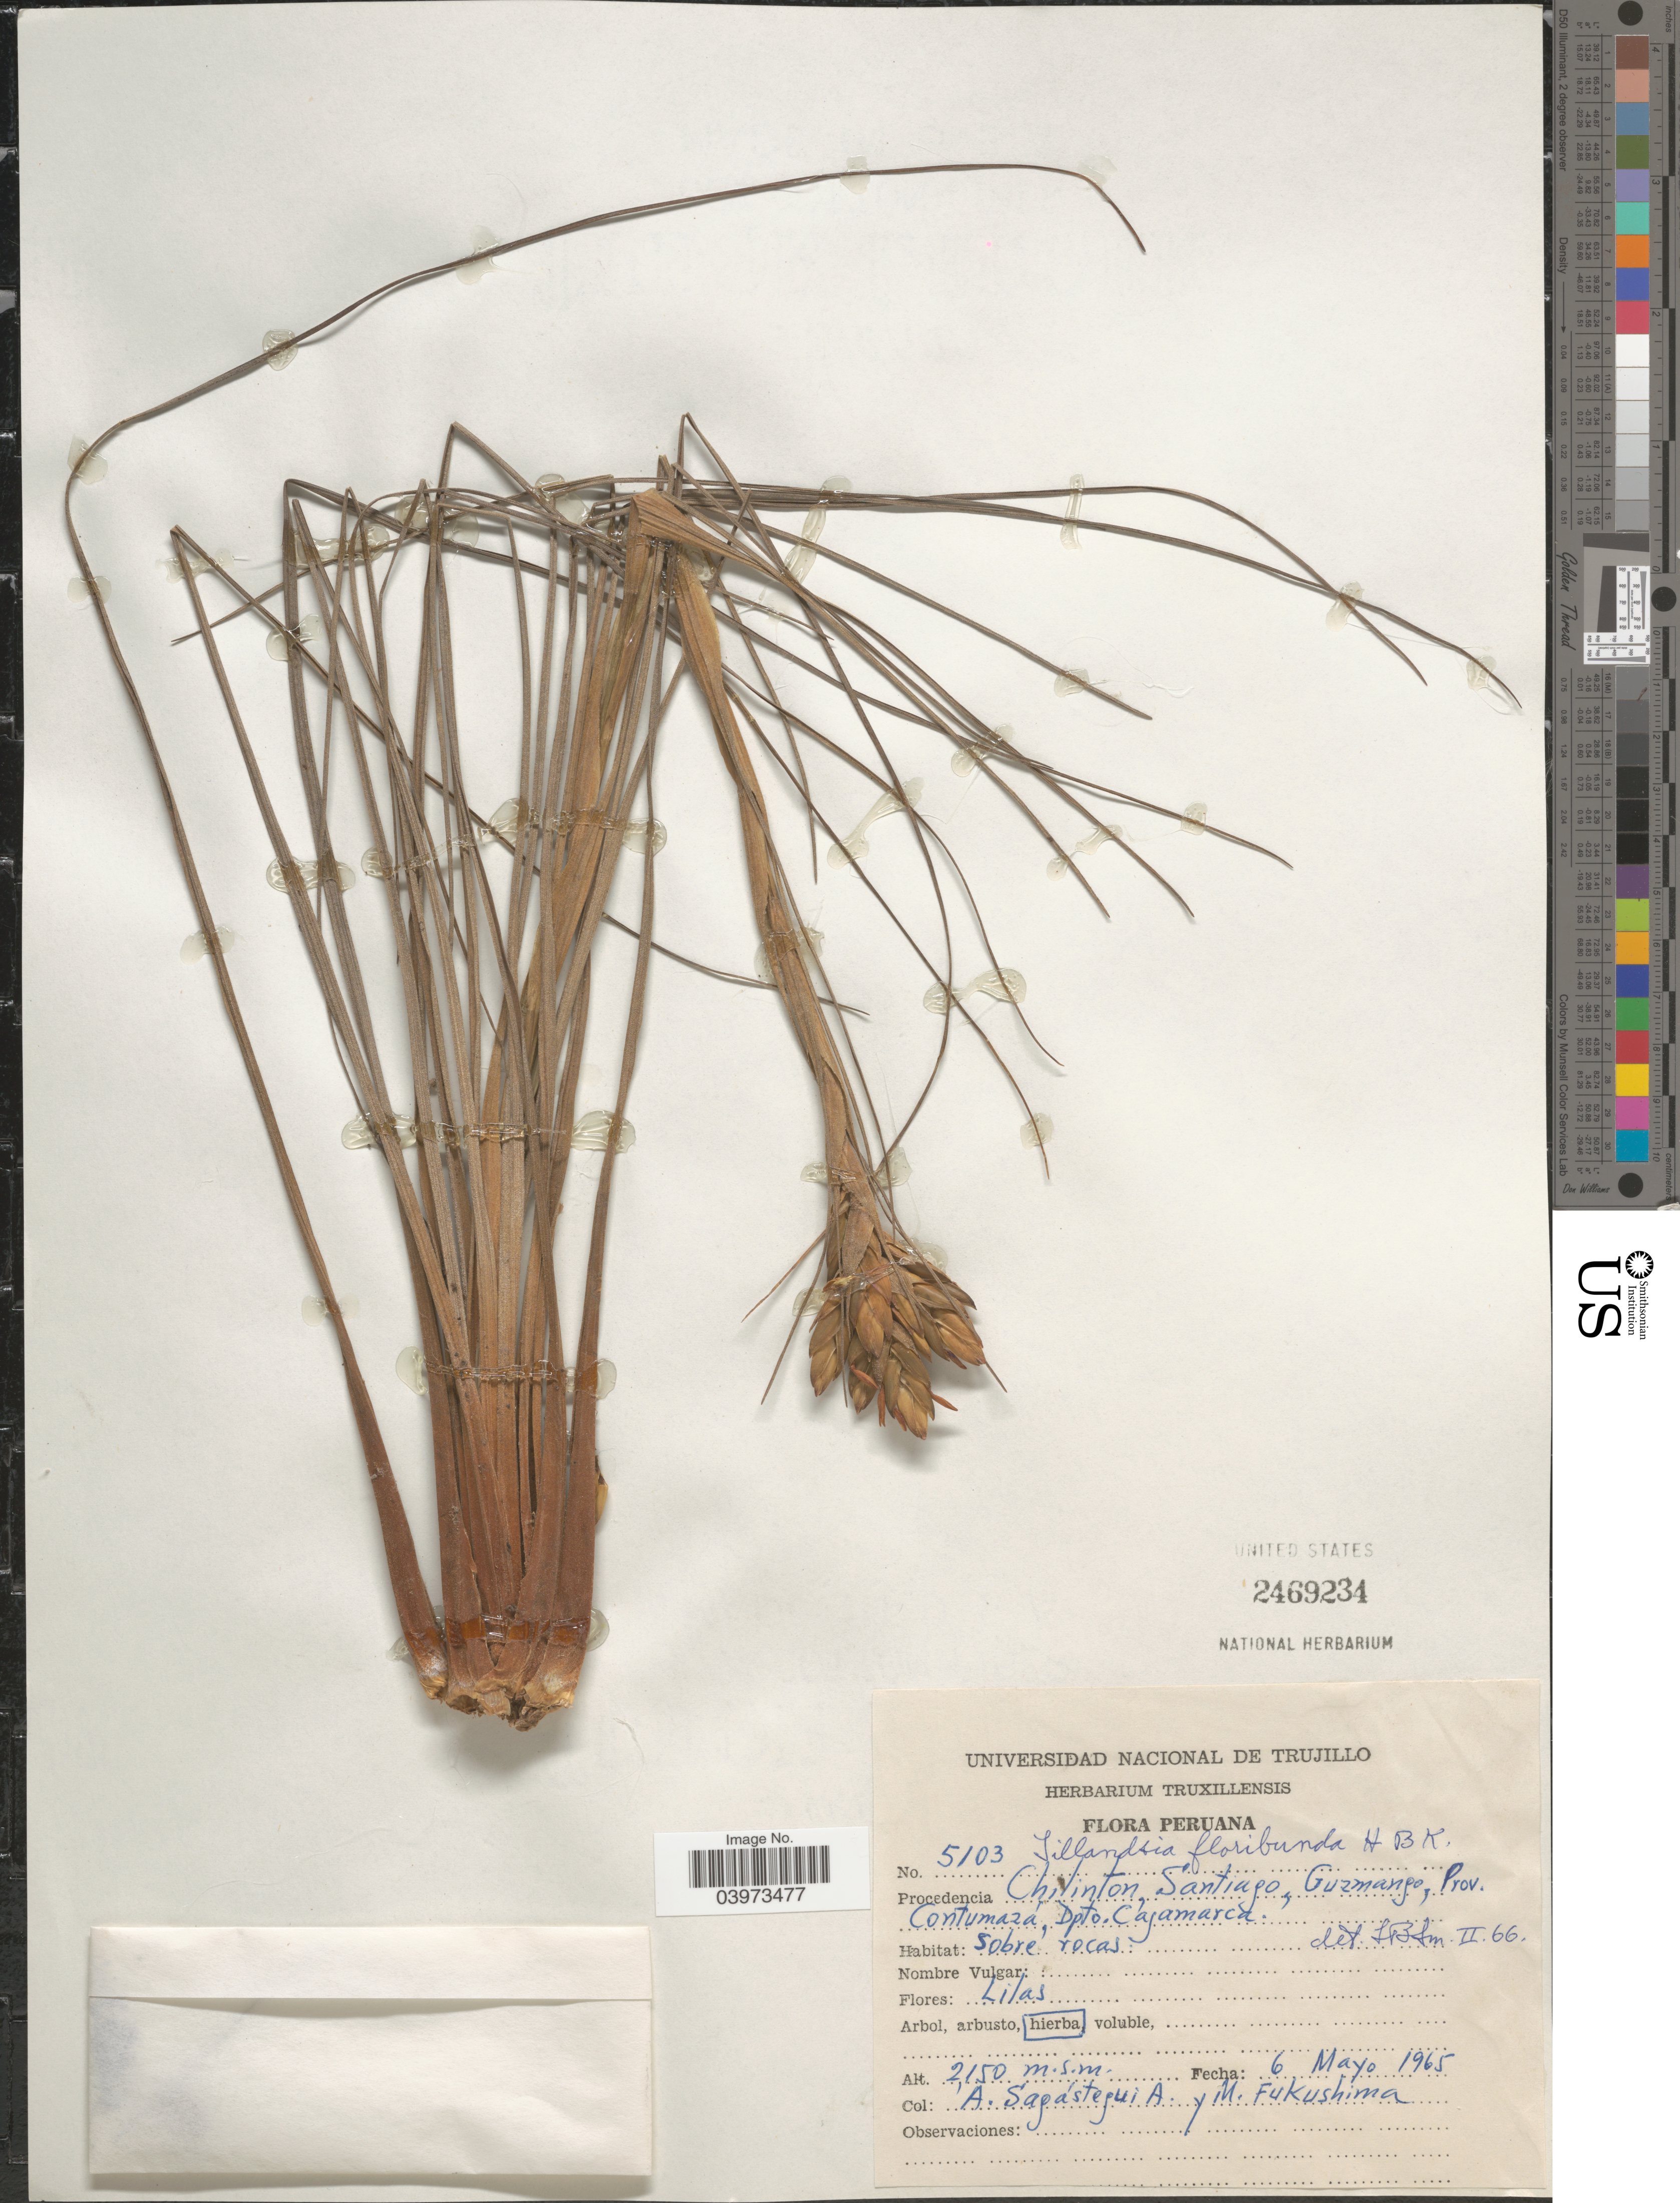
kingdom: Plantae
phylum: Tracheophyta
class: Liliopsida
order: Poales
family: Bromeliaceae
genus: Tillandsia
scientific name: Tillandsia floribunda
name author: Kunth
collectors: A. Sagástegui A. & M. Fukushima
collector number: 5103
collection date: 1965-05-06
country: Peru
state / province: Cajamarca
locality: Chilinton Santiago, Guzmango, Prov. Contumaza, Dpto. Cajamarca.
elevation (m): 2150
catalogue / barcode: US 2469234